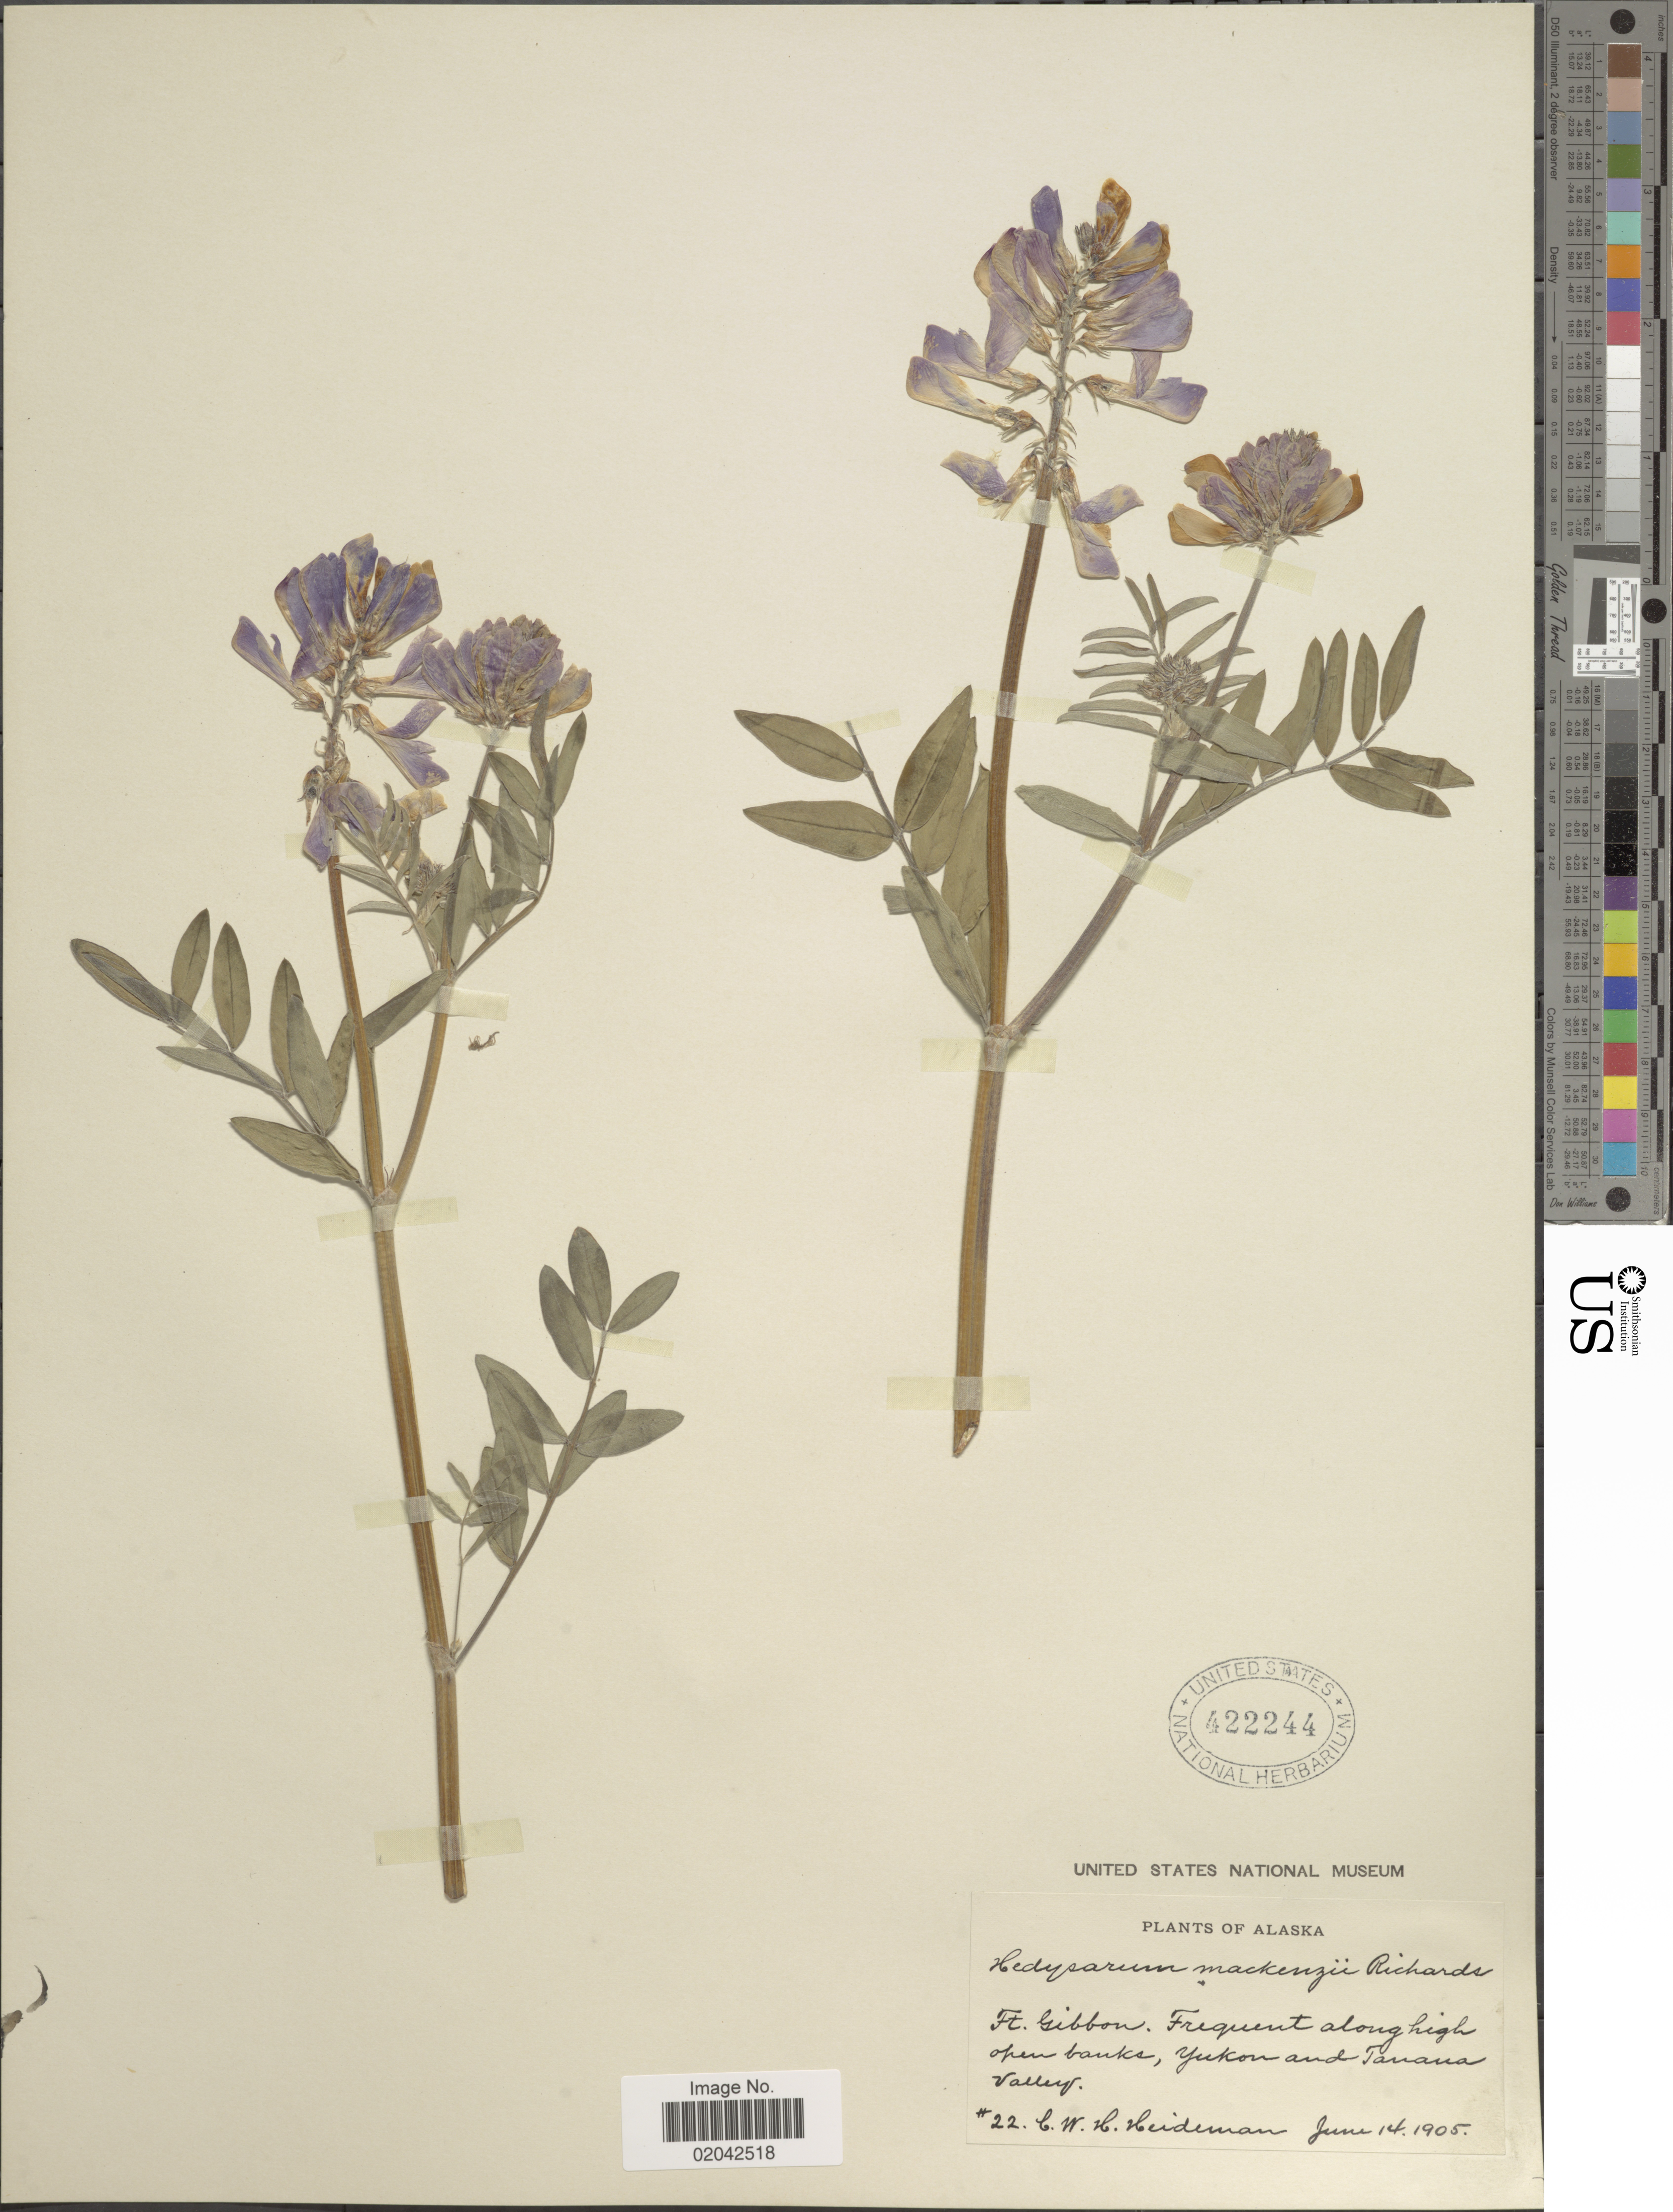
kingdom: Plantae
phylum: Tracheophyta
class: Magnoliopsida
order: Fabales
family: Fabaceae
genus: Hedysarum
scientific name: Hedysarum mackenziei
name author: Richardson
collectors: C. Heideman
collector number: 22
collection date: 1905-06-14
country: United States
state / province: Alaska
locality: Yukon and Tanana Valley.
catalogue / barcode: US 422244